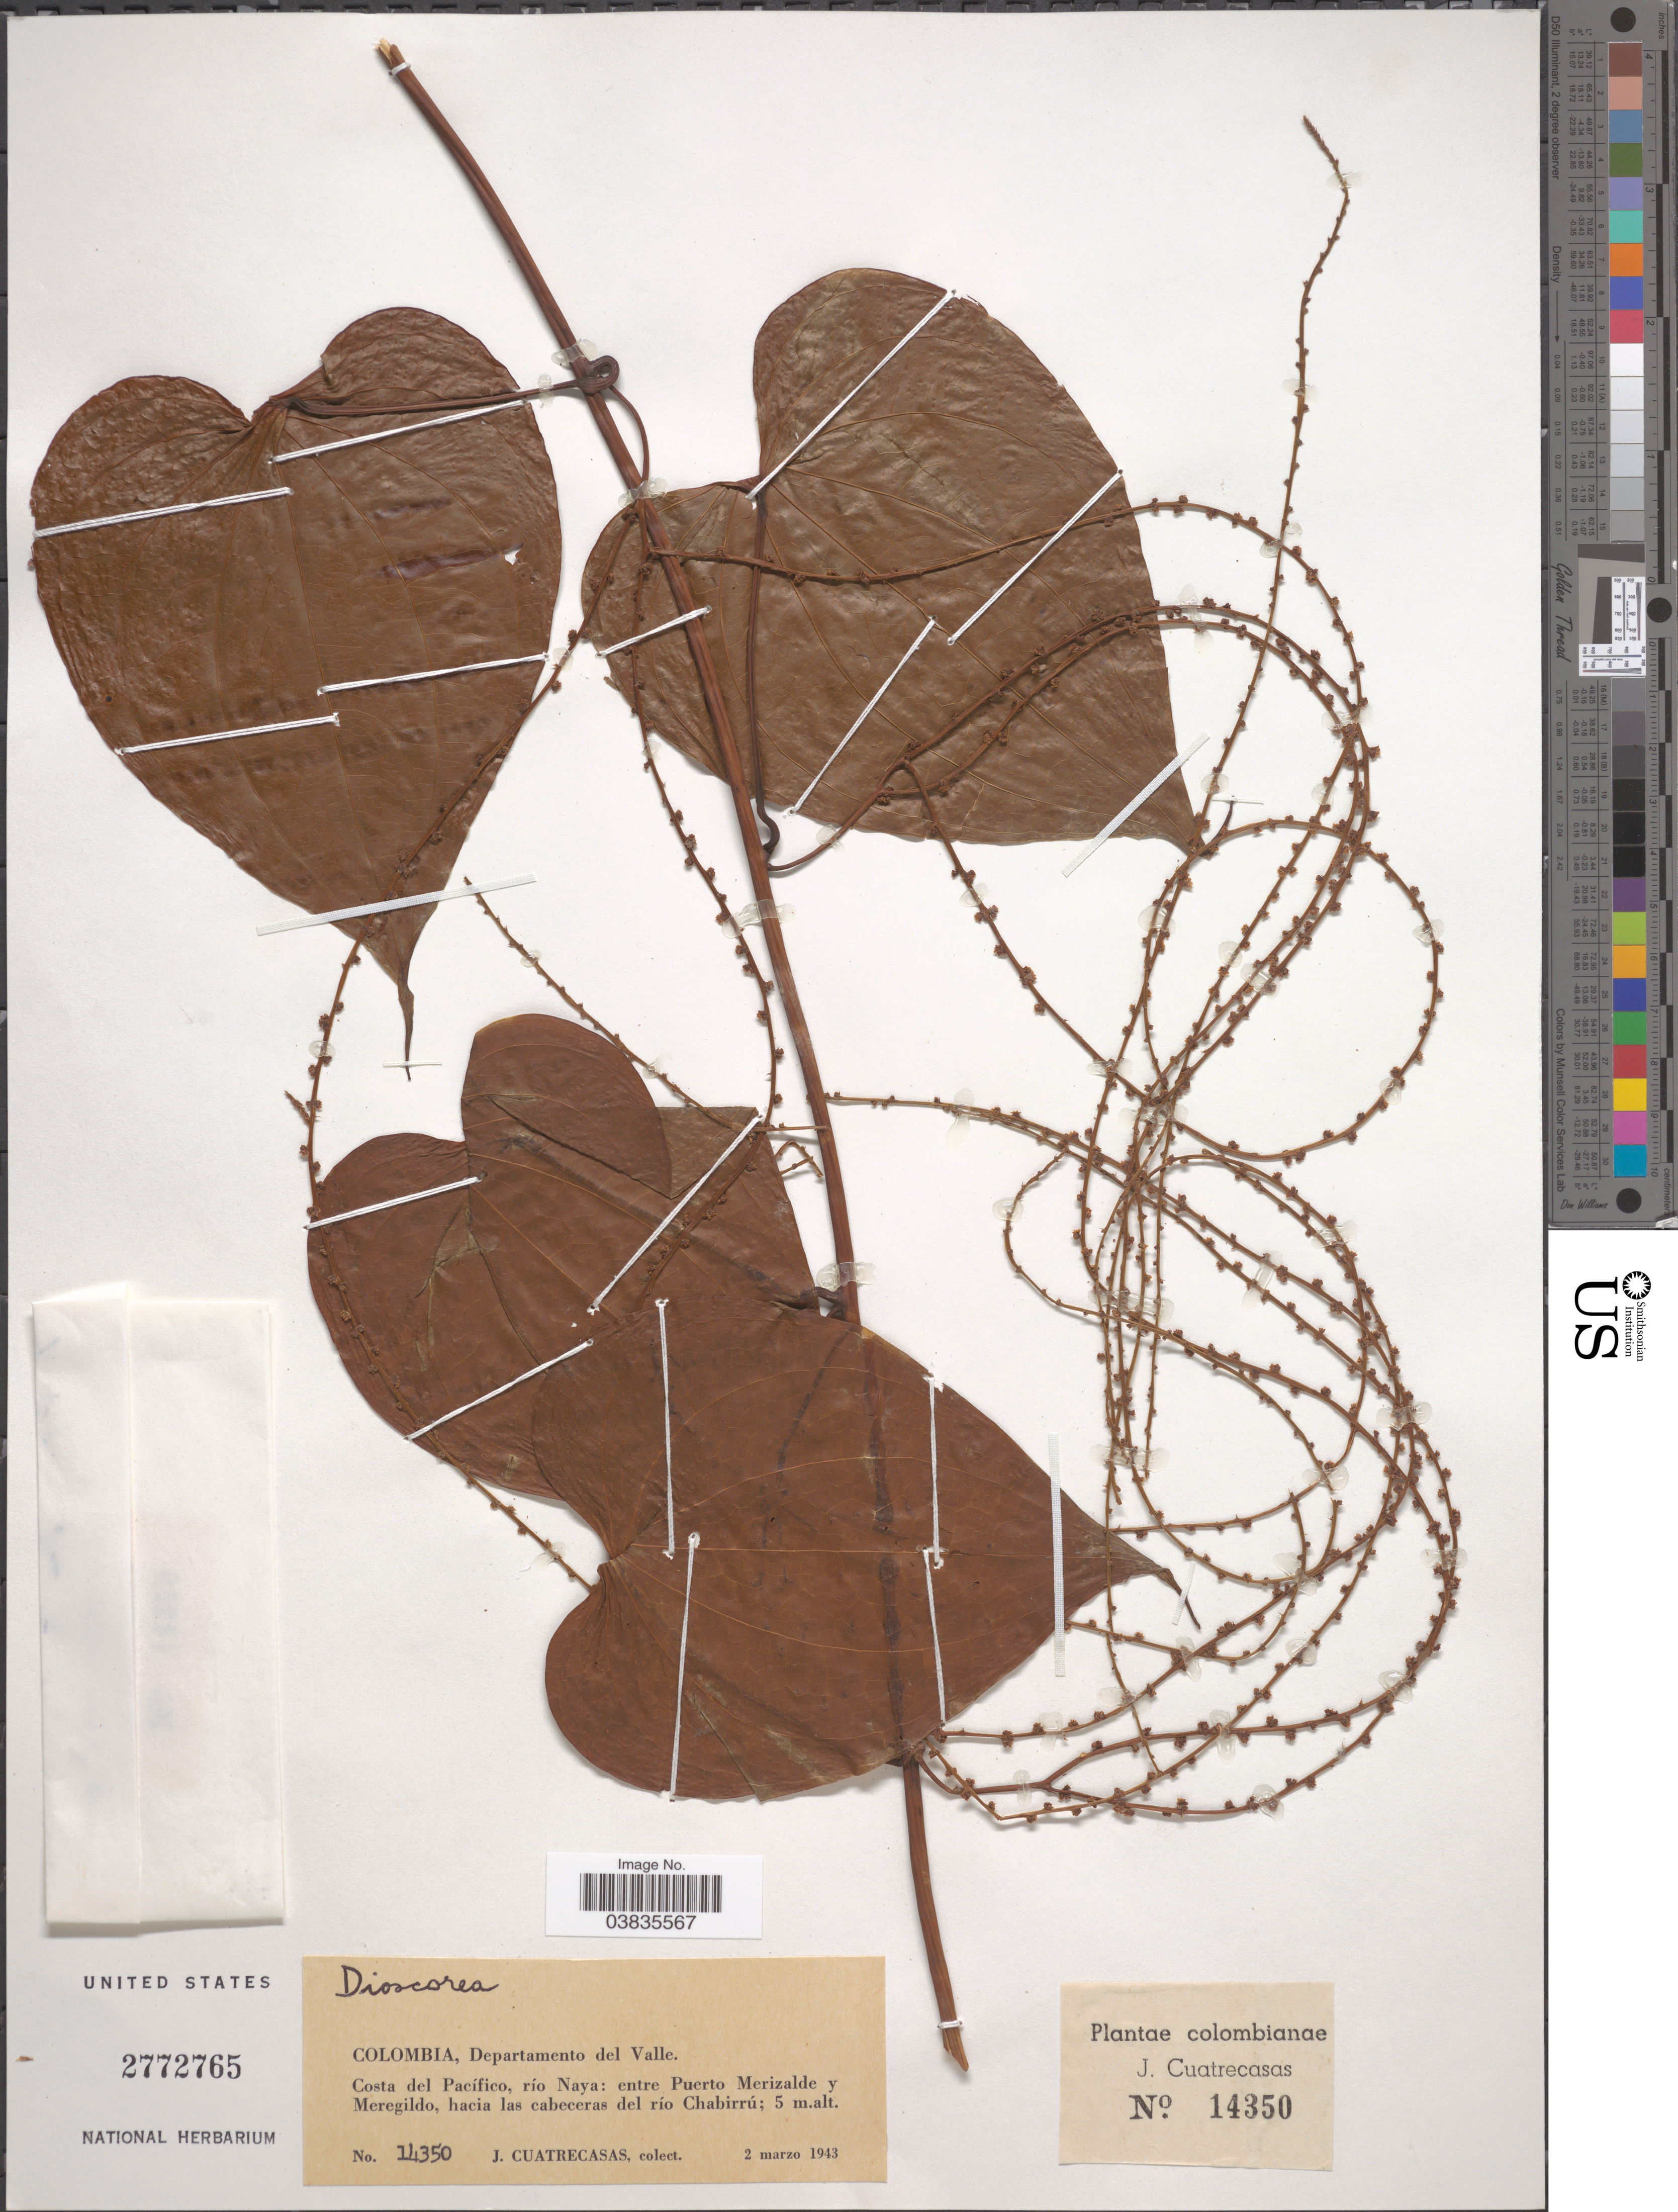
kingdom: Plantae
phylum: Tracheophyta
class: Liliopsida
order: Dioscoreales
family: Dioscoreaceae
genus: Dioscorea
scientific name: Dioscorea sp.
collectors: J. Cuatrecasas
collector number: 14350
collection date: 1943-03-02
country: Colombia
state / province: Valle del Cauca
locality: Departamento del Valle. Costa del Pacífico, río Naya: entre Puerto Merizalde y Meregildo, hacia las cabeceras del río Chabirrú.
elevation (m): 5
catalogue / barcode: US 2772765